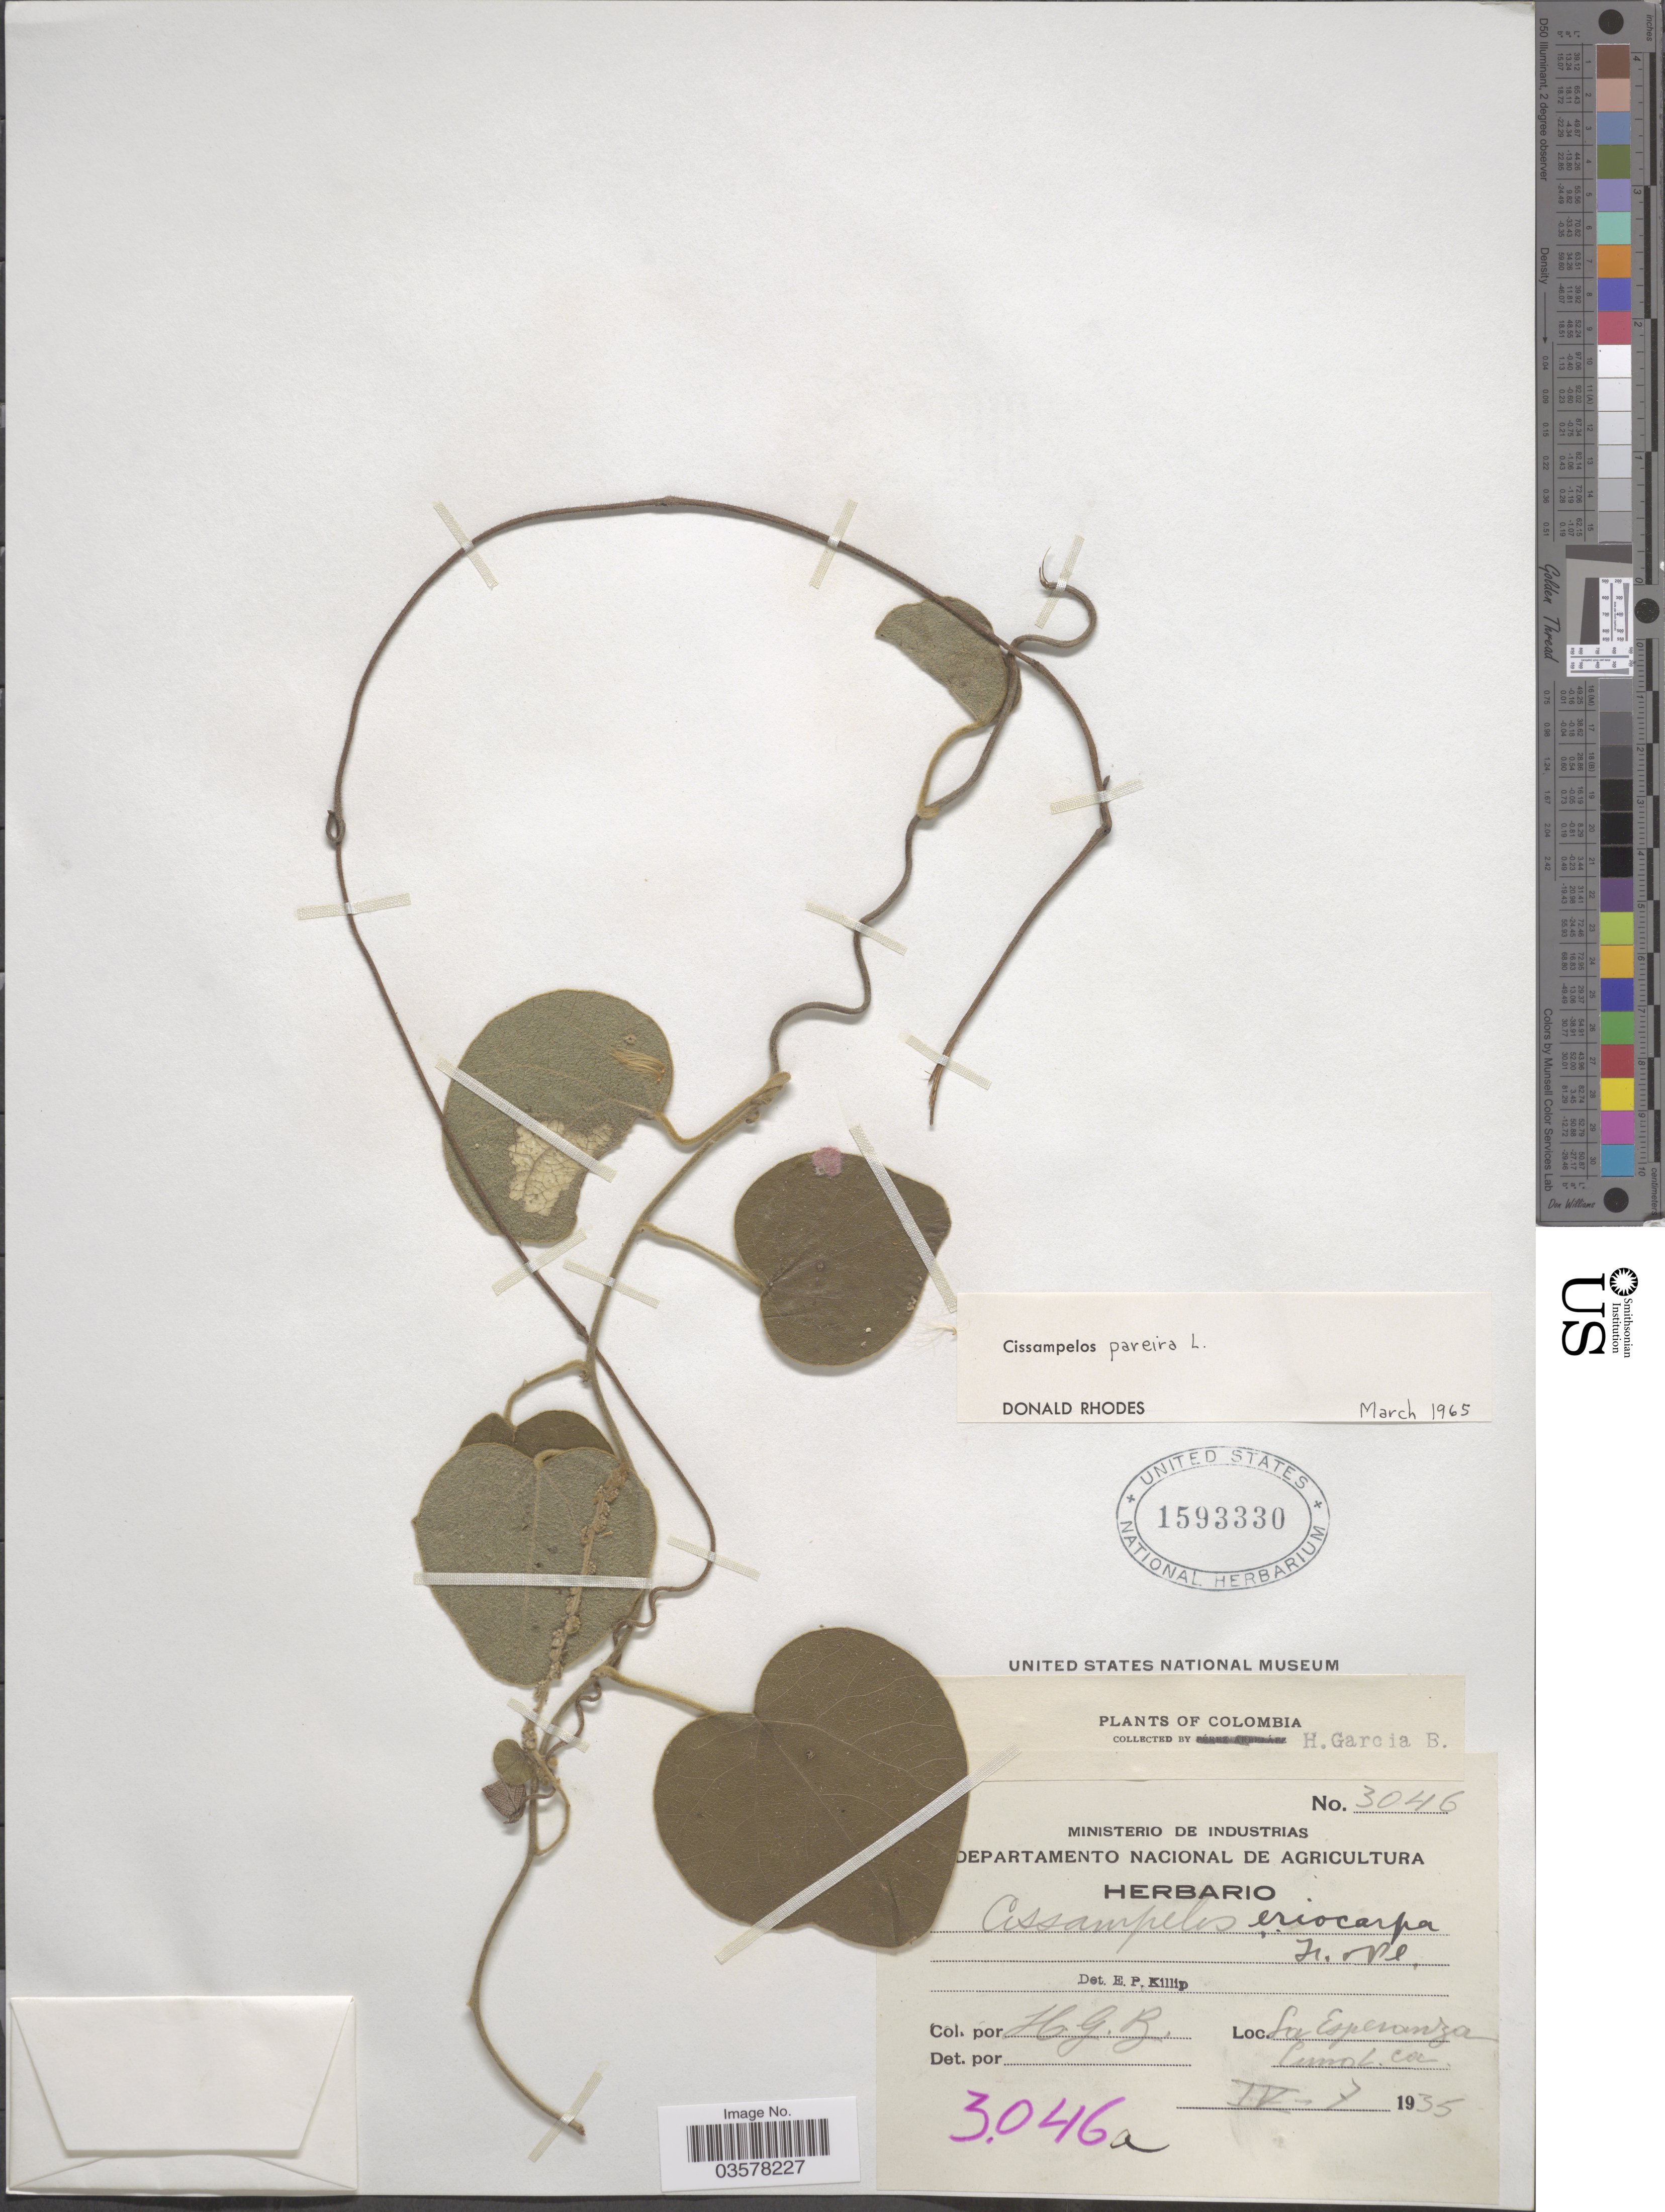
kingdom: Plantae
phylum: Tracheophyta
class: Magnoliopsida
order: Ranunculales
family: Menispermaceae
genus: Cissampelos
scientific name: Cissampelos pareira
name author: L.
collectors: H. García B.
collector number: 3046a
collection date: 1935-04-07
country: Colombia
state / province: Cundinamarca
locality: La Esperanza.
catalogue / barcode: US 1593330